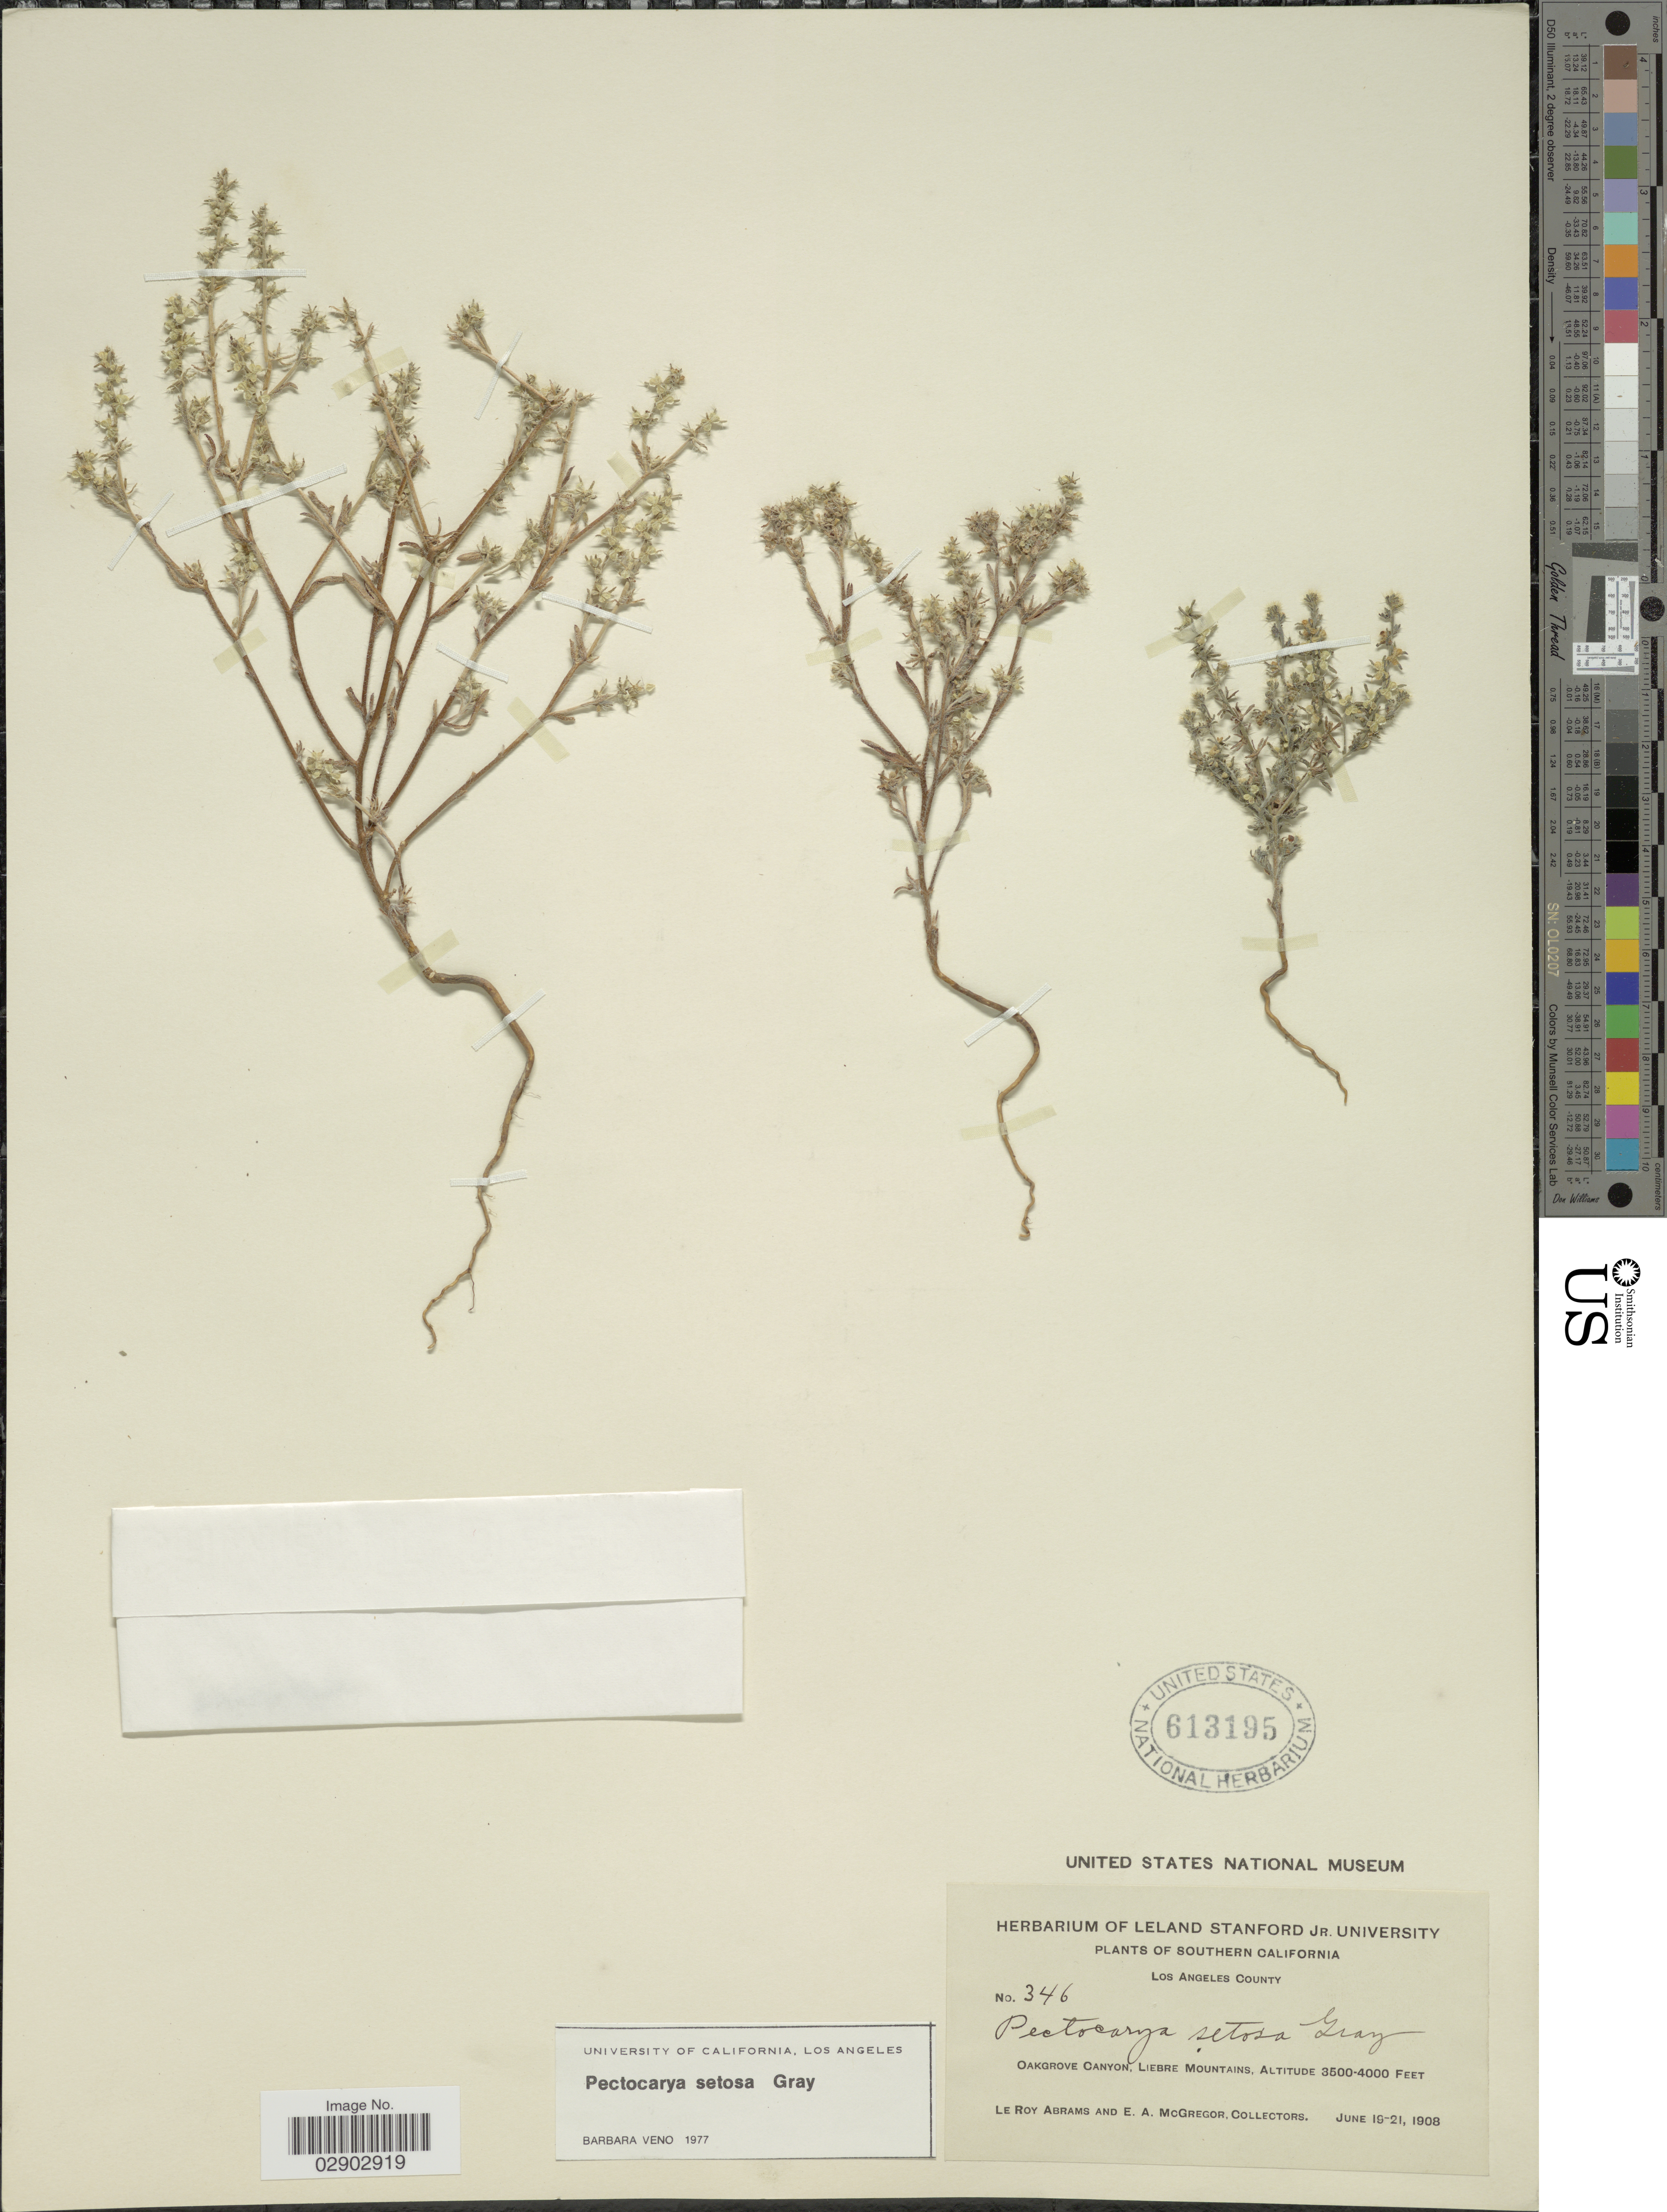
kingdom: Plantae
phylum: Tracheophyta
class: Magnoliopsida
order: Boraginales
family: Boraginaceae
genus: Pectocarya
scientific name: Pectocarya setosa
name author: A. Gray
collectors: L. Abrams & E. A. McGregor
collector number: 346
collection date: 1908-06-19/1908-06-21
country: United States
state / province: California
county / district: Los Angeles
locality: Southern California. Los Angeles County. Oakgrove Canyon, Liebre Mountains.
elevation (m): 1067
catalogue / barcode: US 613195